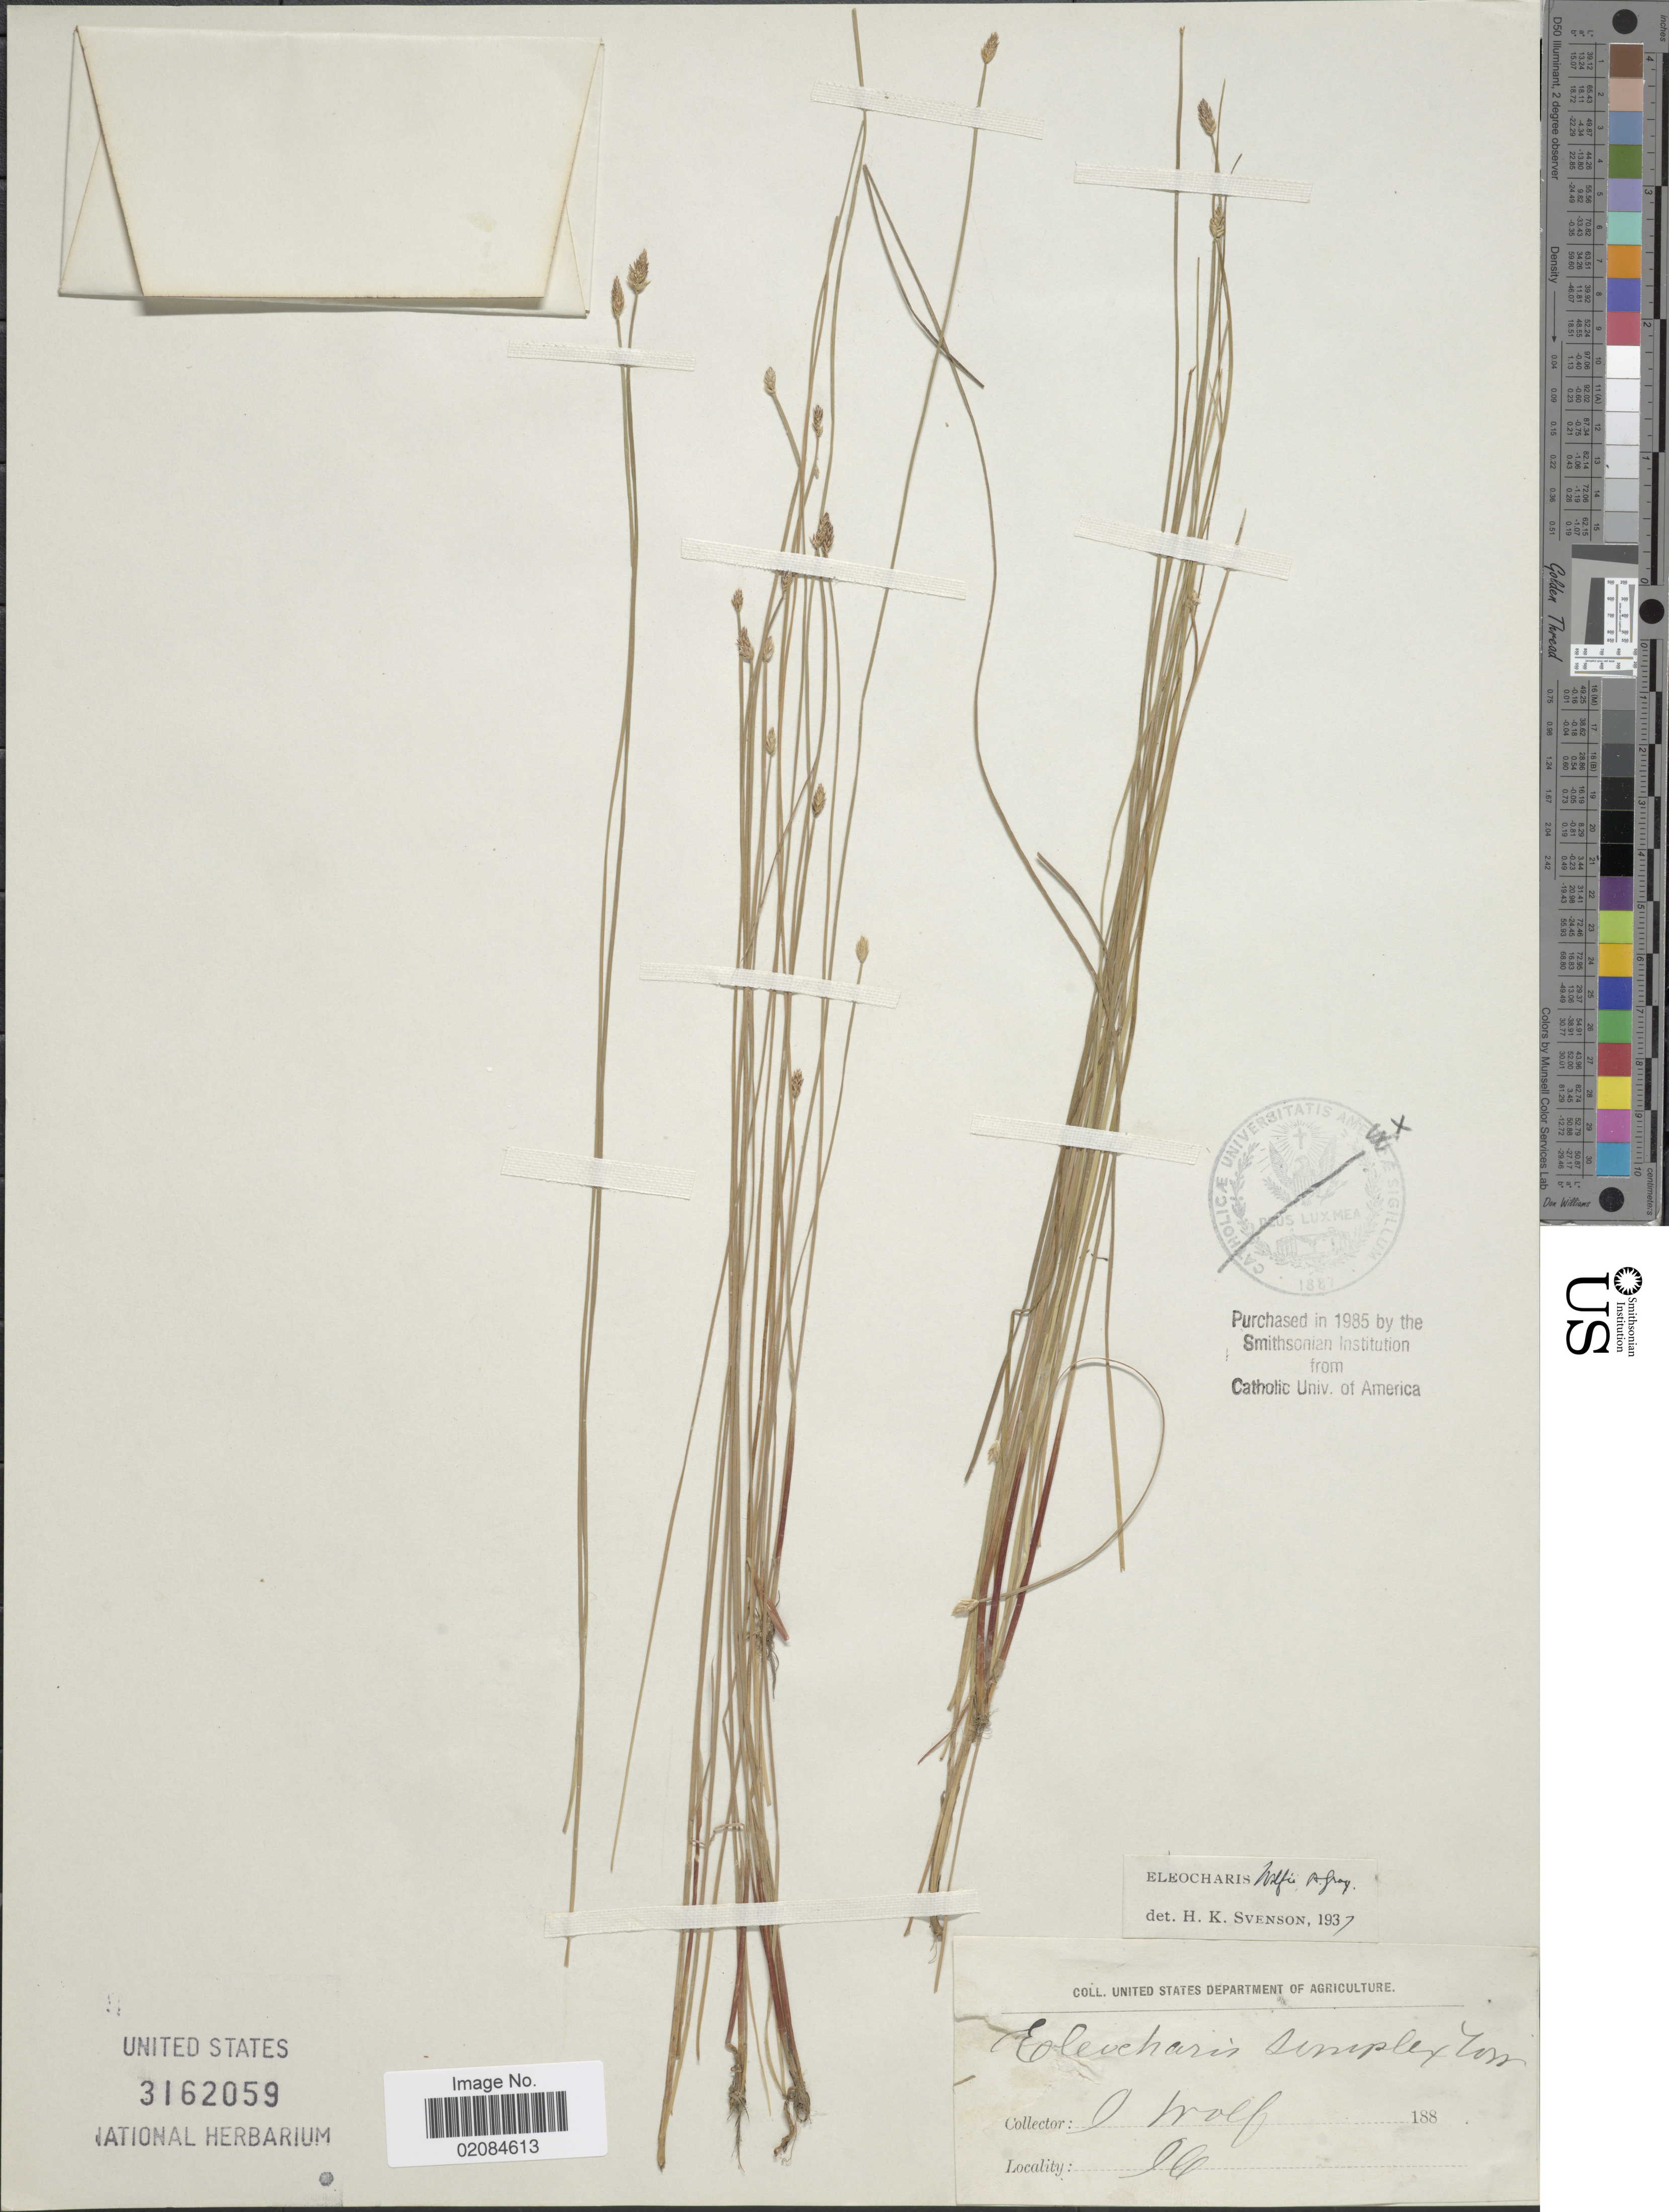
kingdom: Plantae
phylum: Tracheophyta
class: Liliopsida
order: Poales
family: Cyperaceae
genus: Eleocharis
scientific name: Eleocharis wolfii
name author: (A. Gray) A. Gray ex Britton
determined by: Svenson, H. K.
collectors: J. Wolf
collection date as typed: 188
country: United States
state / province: Illinois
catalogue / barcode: US 3162059